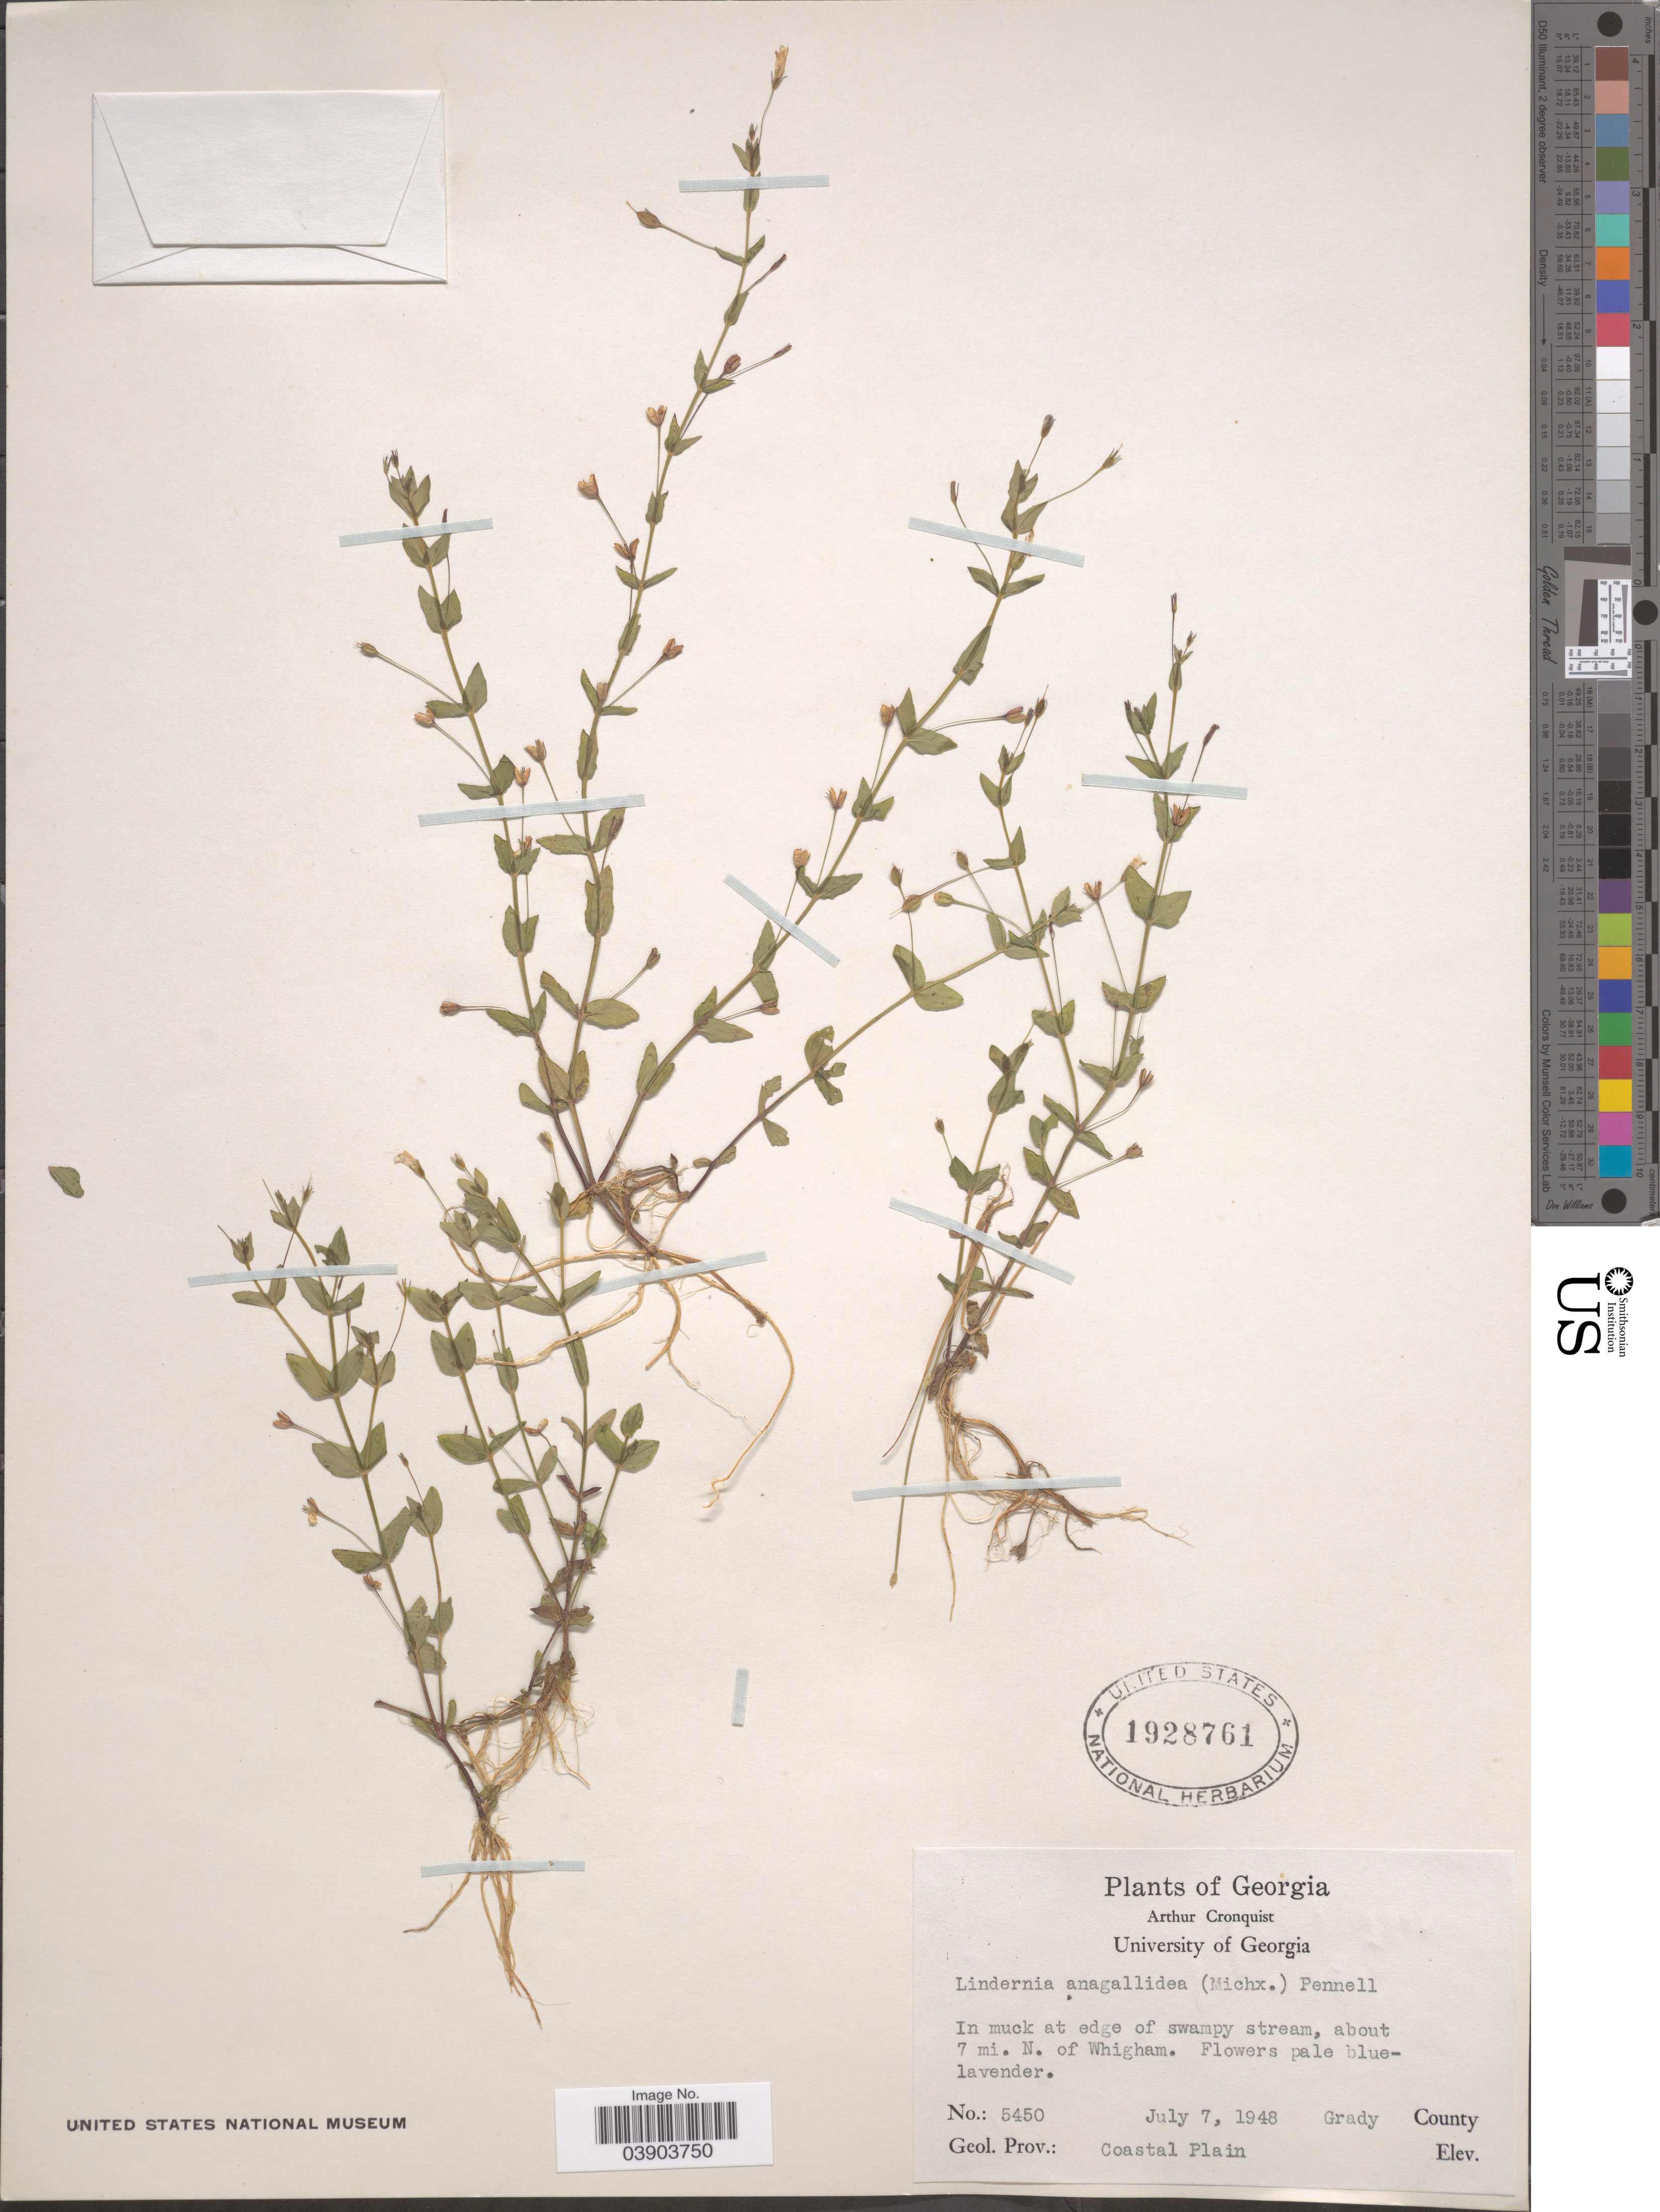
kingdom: Plantae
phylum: Tracheophyta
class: Magnoliopsida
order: Lamiales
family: Linderniaceae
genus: Lindernia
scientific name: Lindernia anagallidea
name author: (Michx.) Pennell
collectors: A. J. Cronquist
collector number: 5450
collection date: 1948-07-07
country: United States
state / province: Georgia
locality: In muck at edge of swampy stream, about 7 mi. N. of Whigham. Grady County. Geol. Prov.: Coastal Plain.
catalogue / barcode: US 1928761